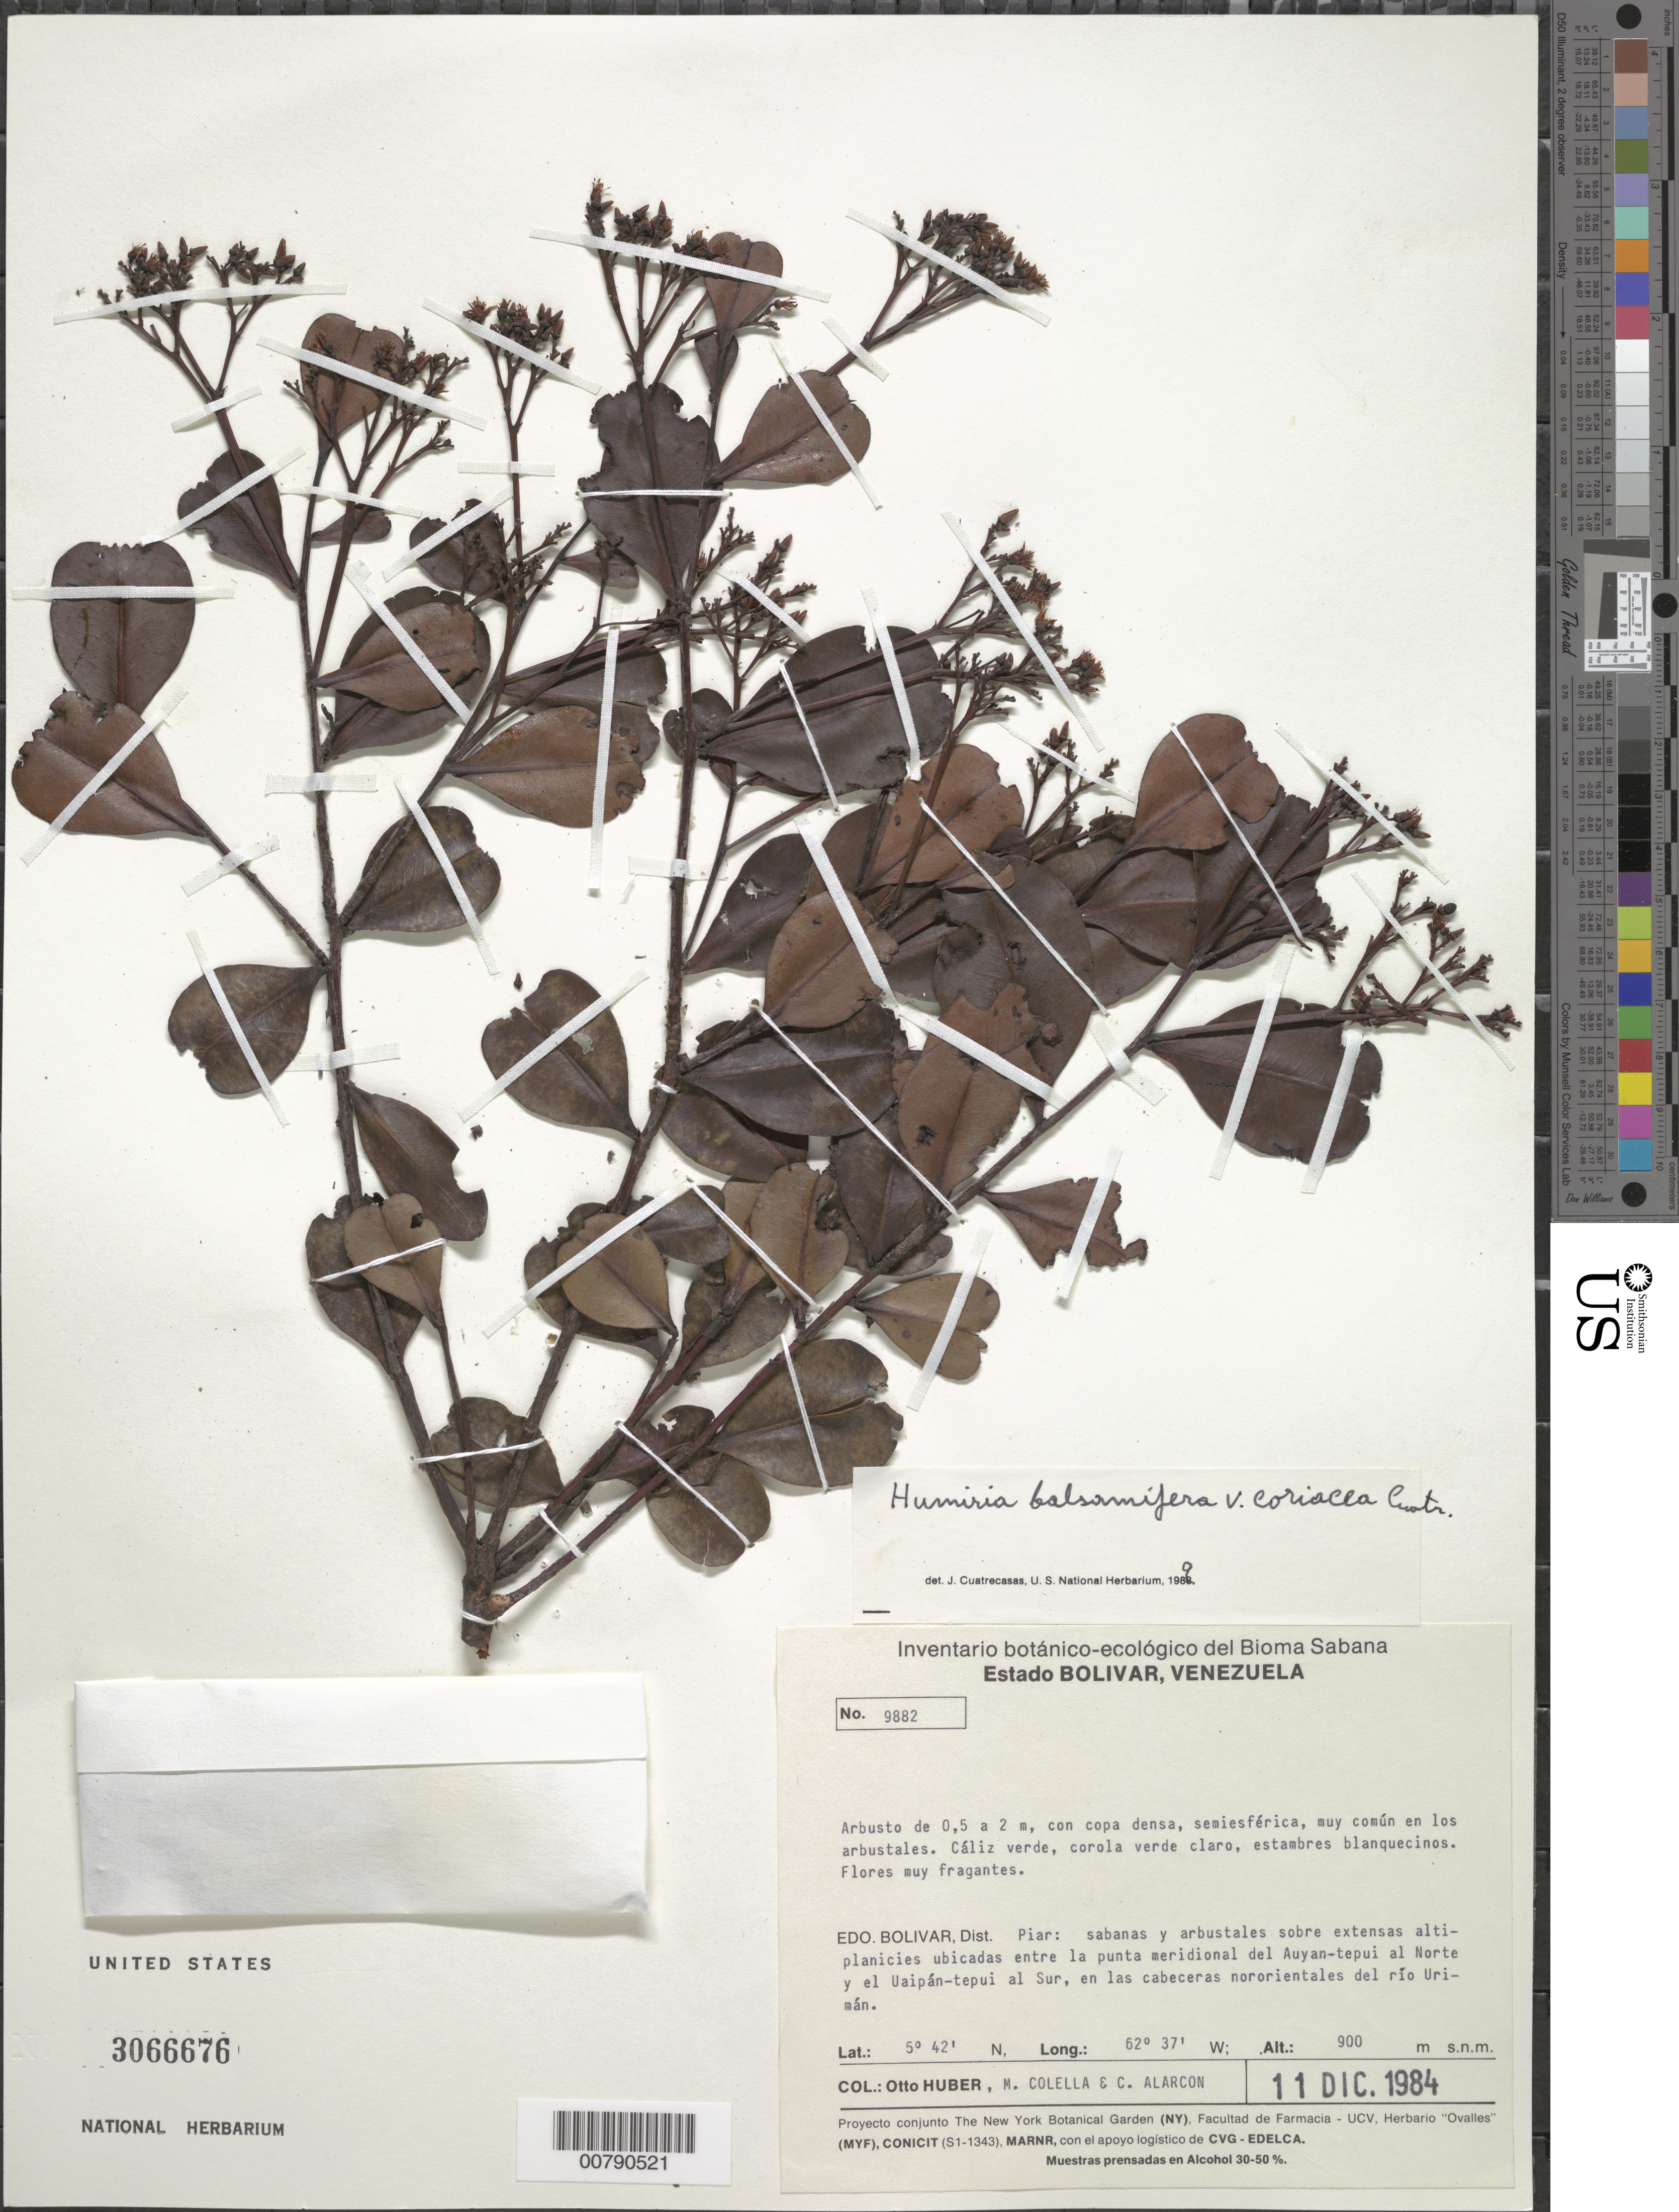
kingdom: Plantae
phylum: Tracheophyta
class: Magnoliopsida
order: Malpighiales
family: Humiriaceae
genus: Humiria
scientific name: Humiria balsamifera var. coriacea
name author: Cuatrec.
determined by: Cuatrecasas, J.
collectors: O. Huber, C. Alarcon & M. Colella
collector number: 9882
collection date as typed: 11-Dec-84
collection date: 1984-12-11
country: Venezuela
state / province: Bolívar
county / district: Piar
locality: Auyan-tepuí to the N to Uaipán-tepuí to the S, in NW headwaters of Río Urimán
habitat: Sabanas y arbustales sobre extensas altiplanicies; en los arbustales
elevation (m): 900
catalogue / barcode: US 3066676